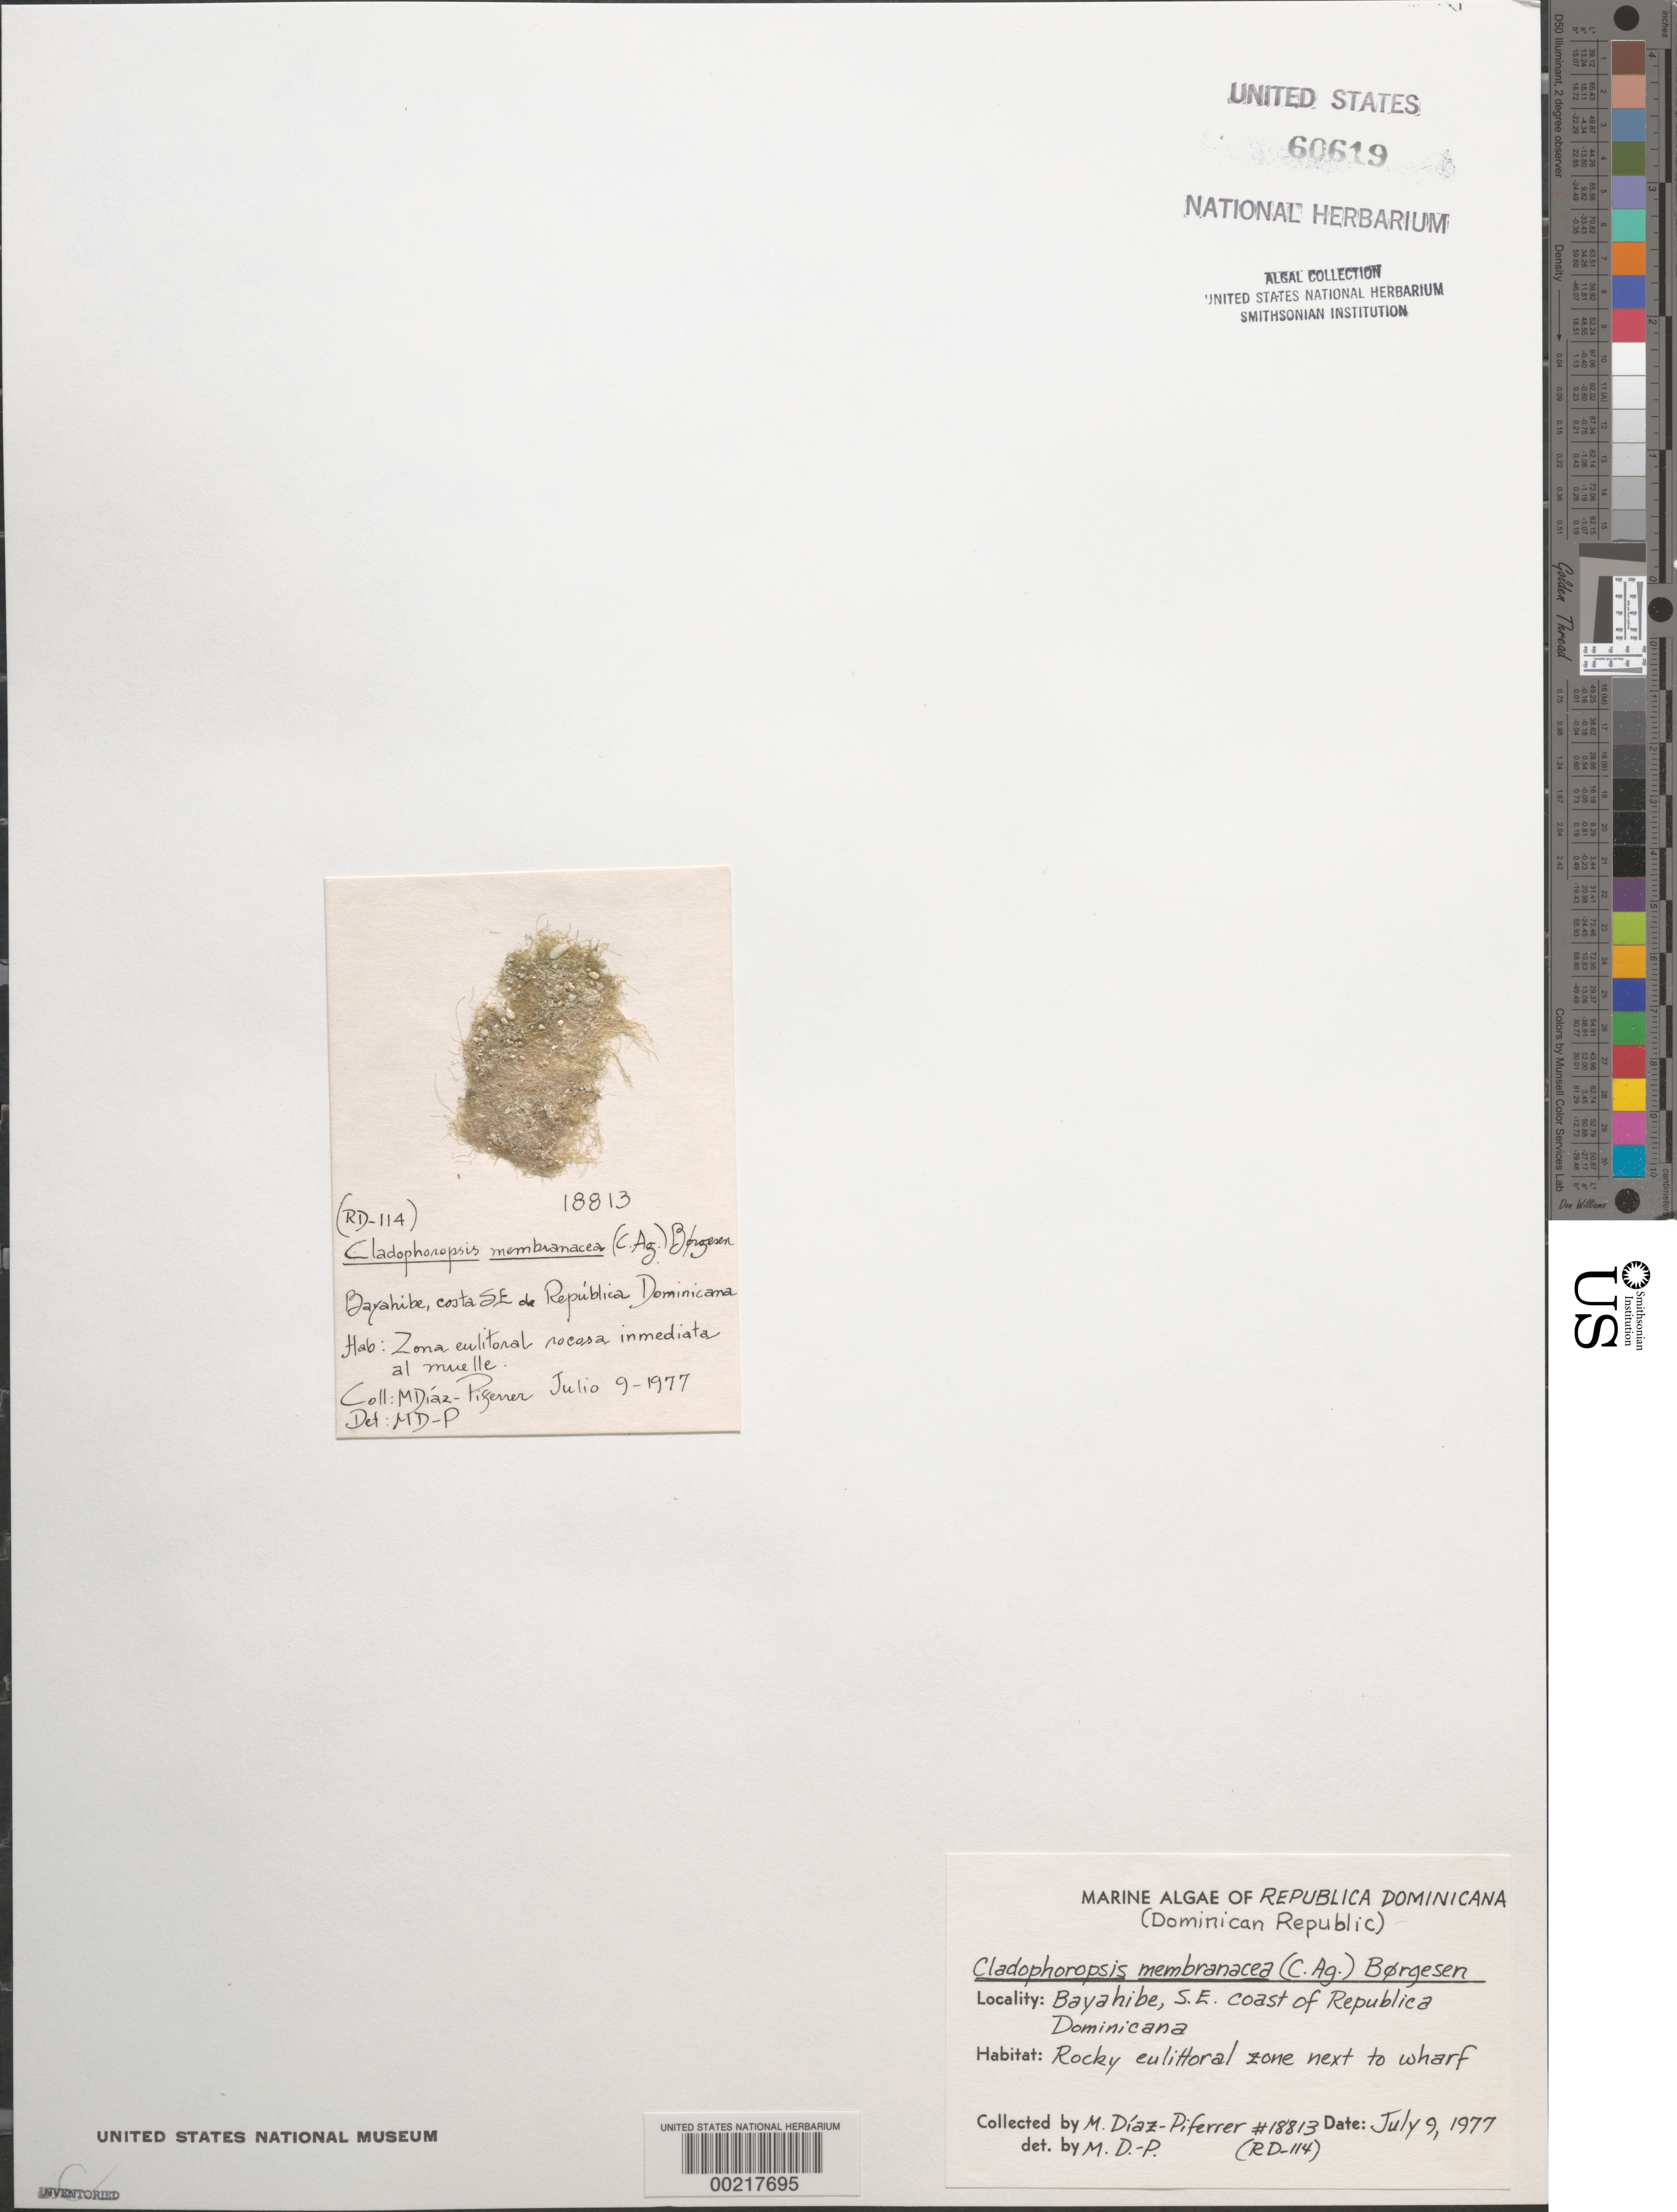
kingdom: Plantae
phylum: Chlorophyta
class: Ulvophyceae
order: Siphonocladales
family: Boodleaceae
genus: Cladophoropsis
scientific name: Cladophoropsis membranacea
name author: (Hofman-Bang) Børgesen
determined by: Diaz-Piferrer, M.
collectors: M. Diaz-Piferrer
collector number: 18813 & RD-114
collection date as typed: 09 Jul 1977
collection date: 1977-07-09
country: Dominican Republic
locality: Bayahibe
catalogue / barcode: US 60619